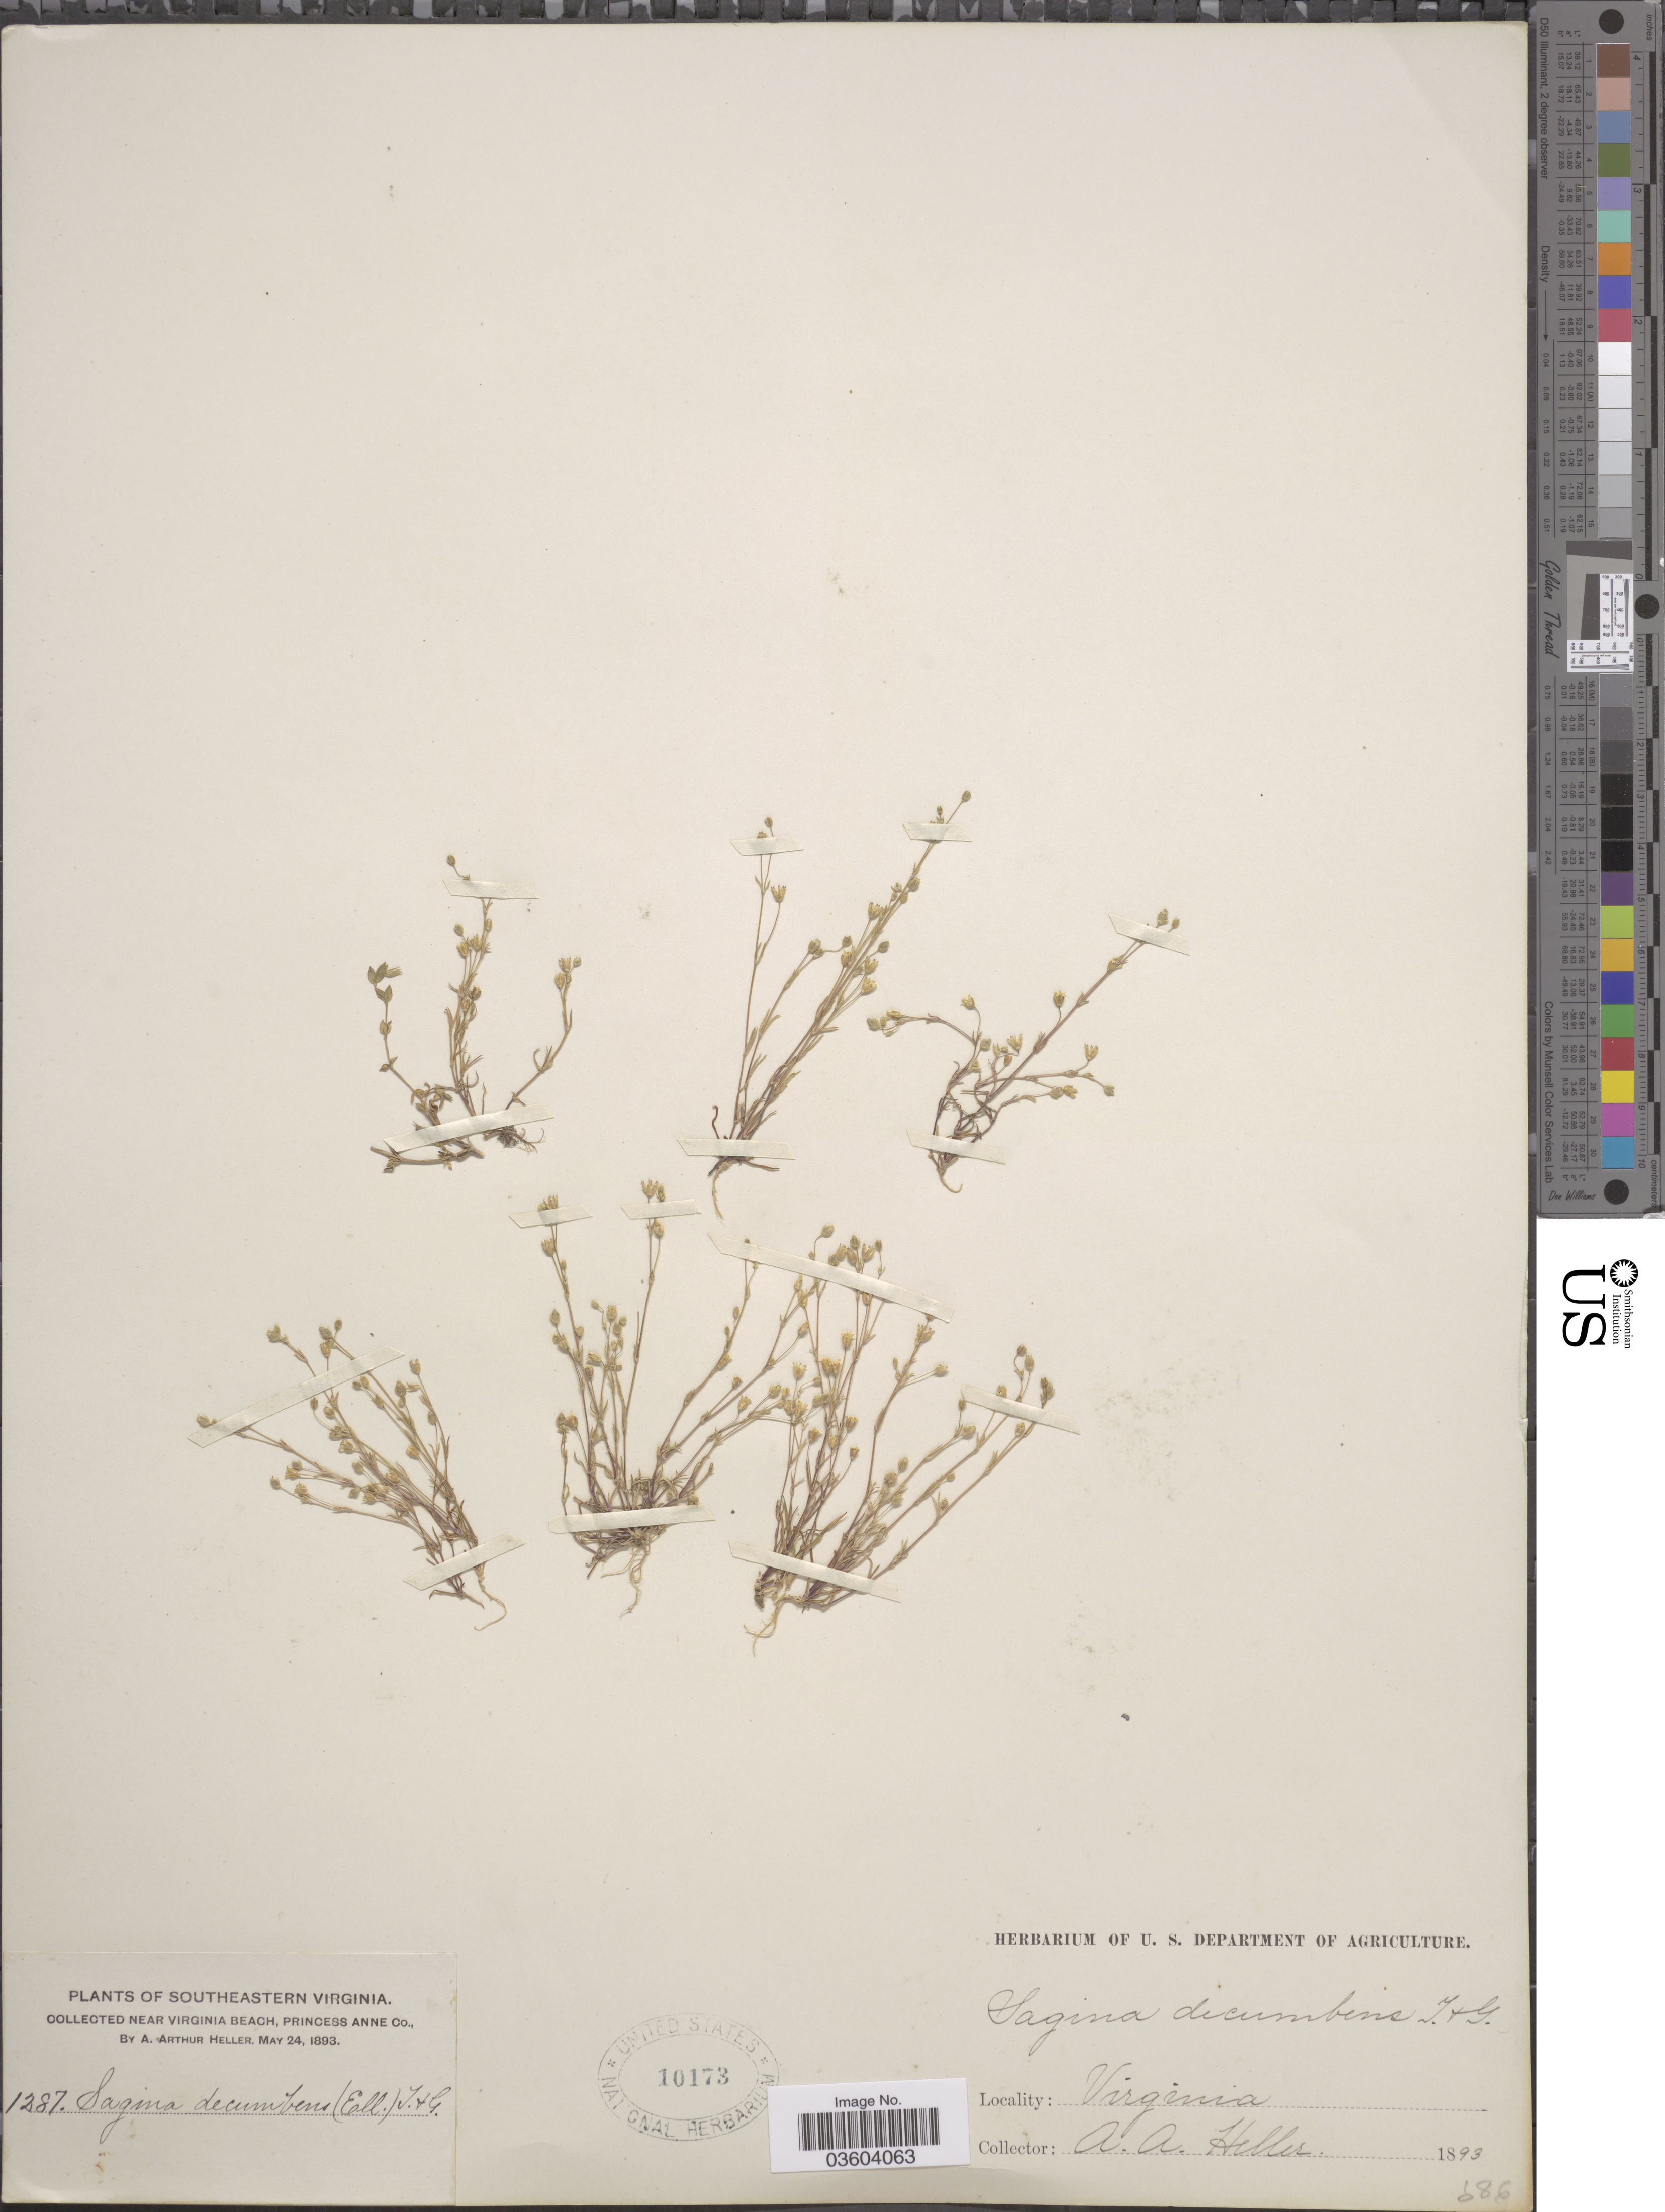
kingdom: Plantae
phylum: Tracheophyta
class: Magnoliopsida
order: Caryophyllales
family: Caryophyllaceae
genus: Sagina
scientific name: Sagina decumbens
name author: (Elliott) Torr. & A. Gray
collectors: A. A. Heller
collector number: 1287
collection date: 1893-05-24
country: United States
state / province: Virginia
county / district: City of Virginia Beach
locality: Southeastern Virginia. Near Virginia Beach, Princess Anne (=historic county name) Co.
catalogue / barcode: US 10173